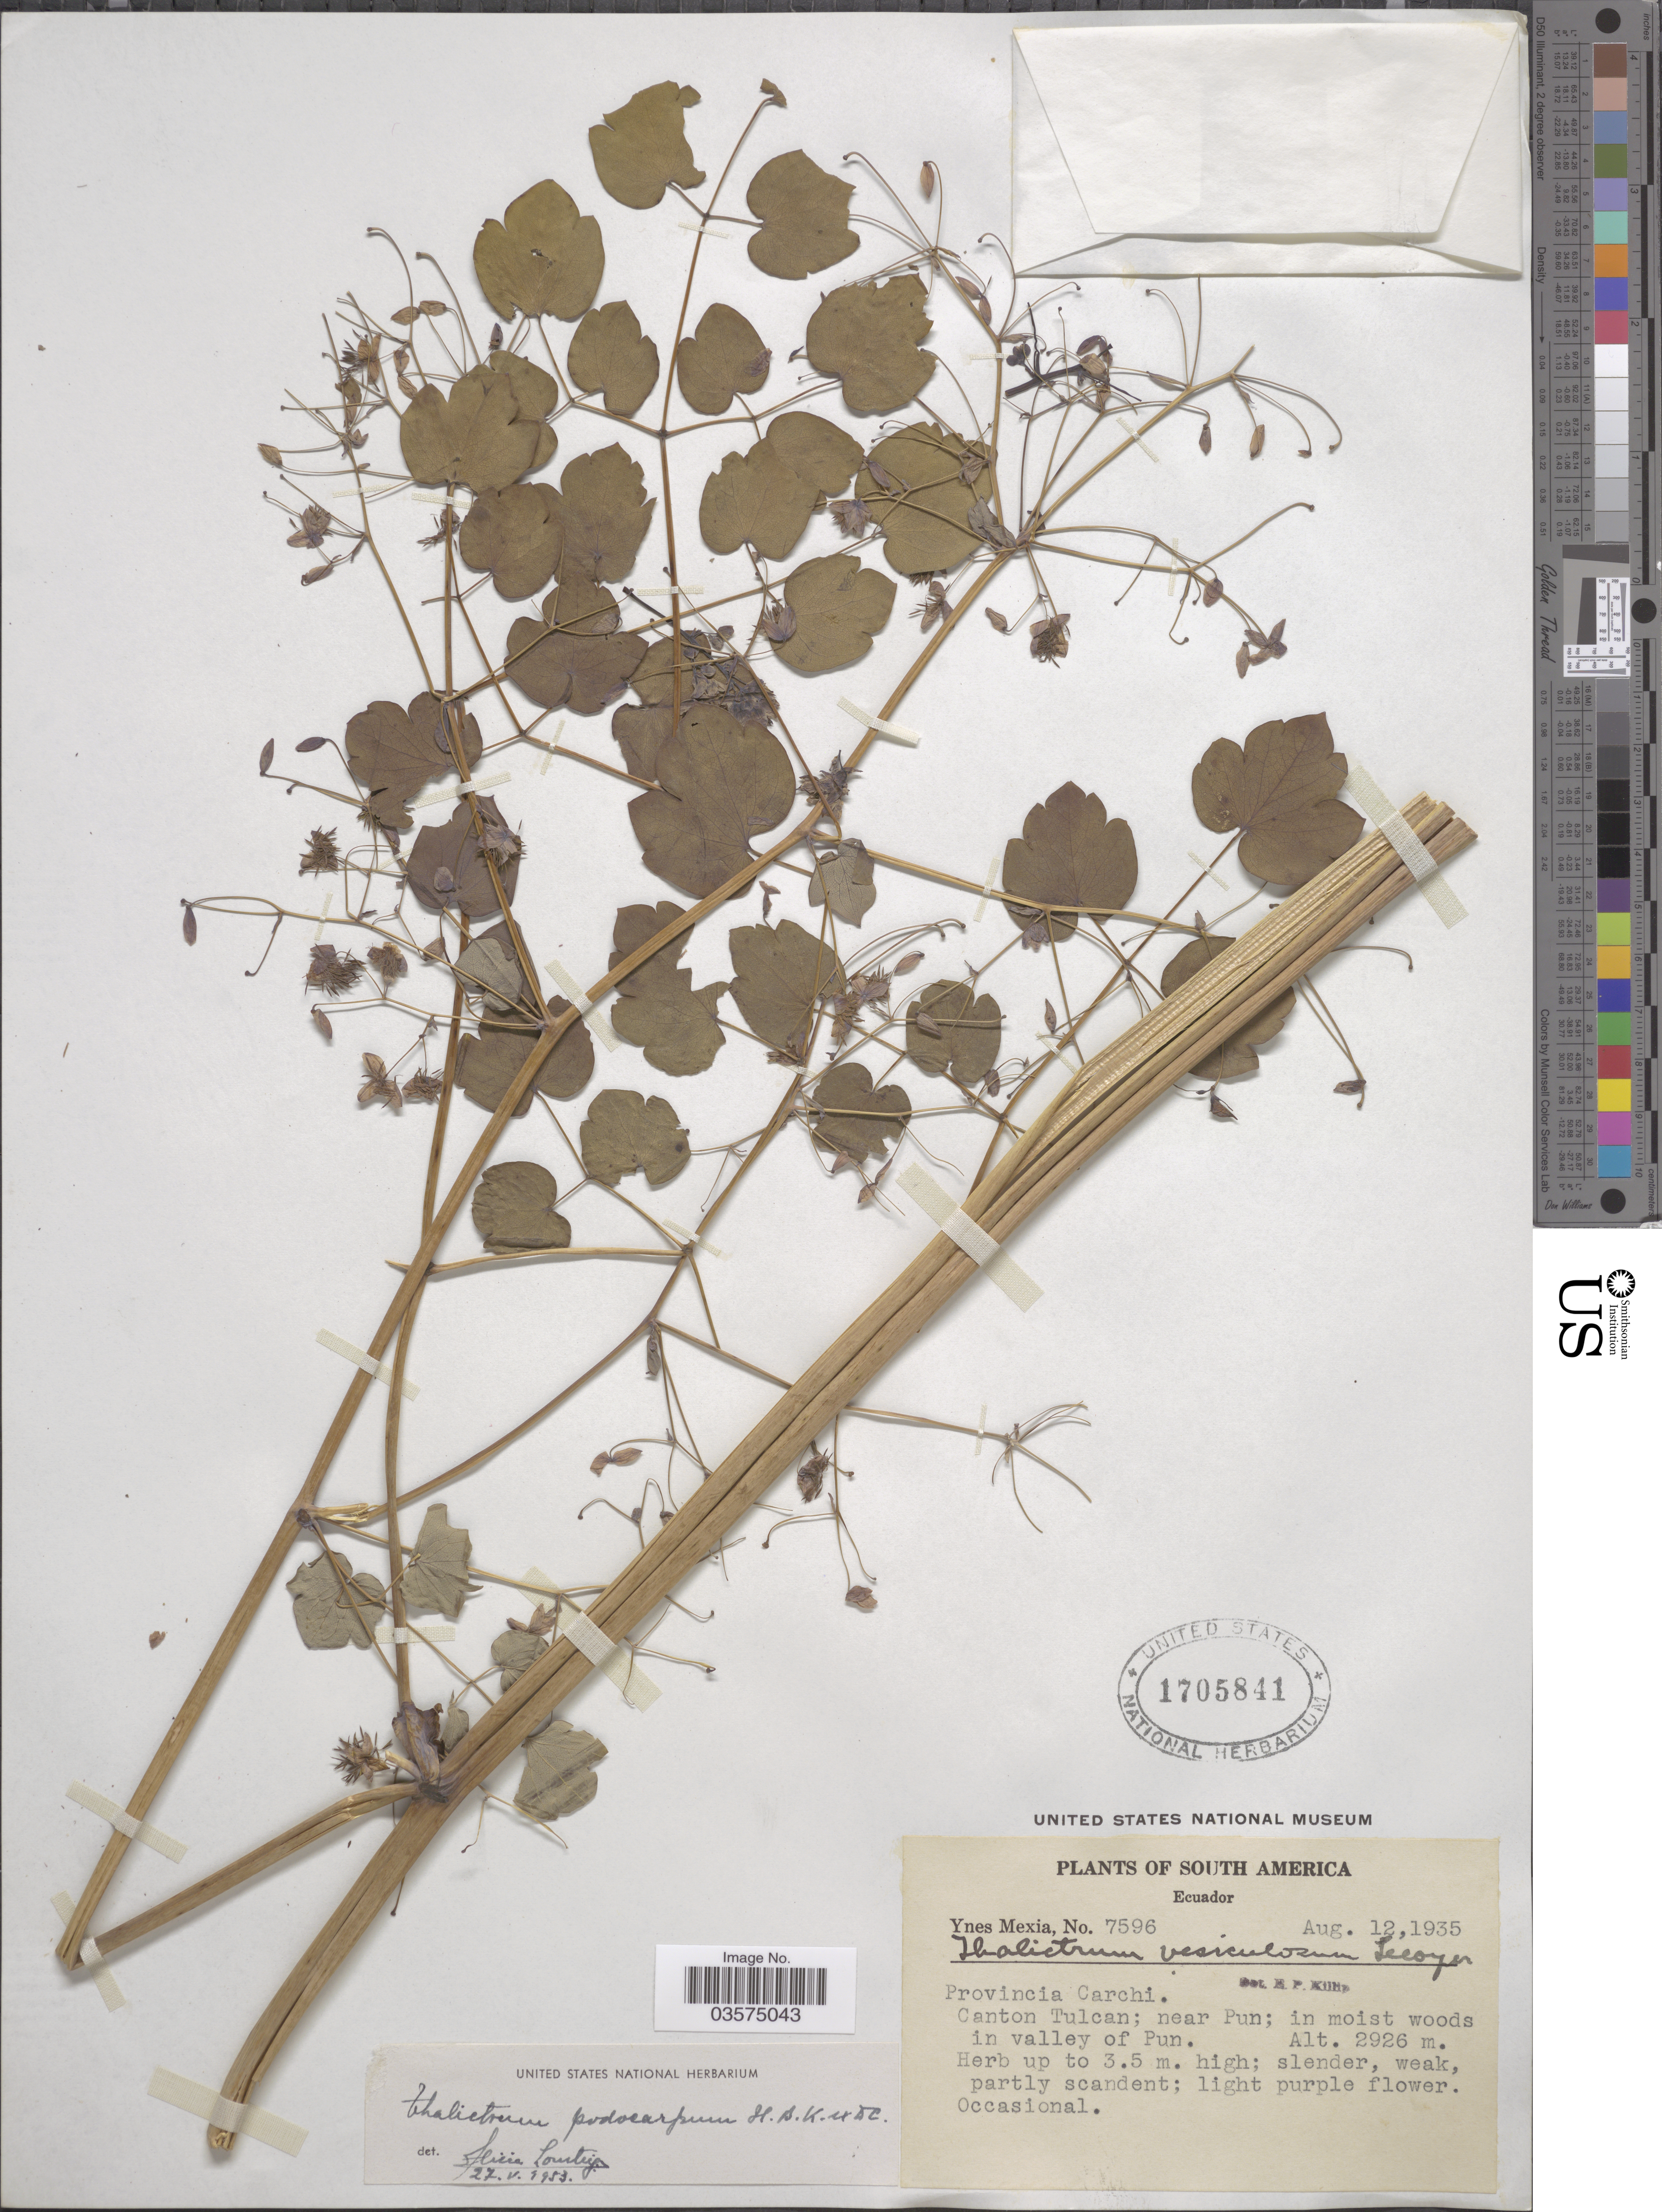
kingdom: Plantae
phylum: Tracheophyta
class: Magnoliopsida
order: Ranunculales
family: Ranunculaceae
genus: Thalictrum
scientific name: Thalictrum podocarpum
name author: Kunth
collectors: Y. Mexia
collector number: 7596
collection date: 1935-08-12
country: Ecuador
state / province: Carchi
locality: Canton Tulcan; near Pun; in moist woods in valley of Pun.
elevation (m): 2926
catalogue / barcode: US 1705841